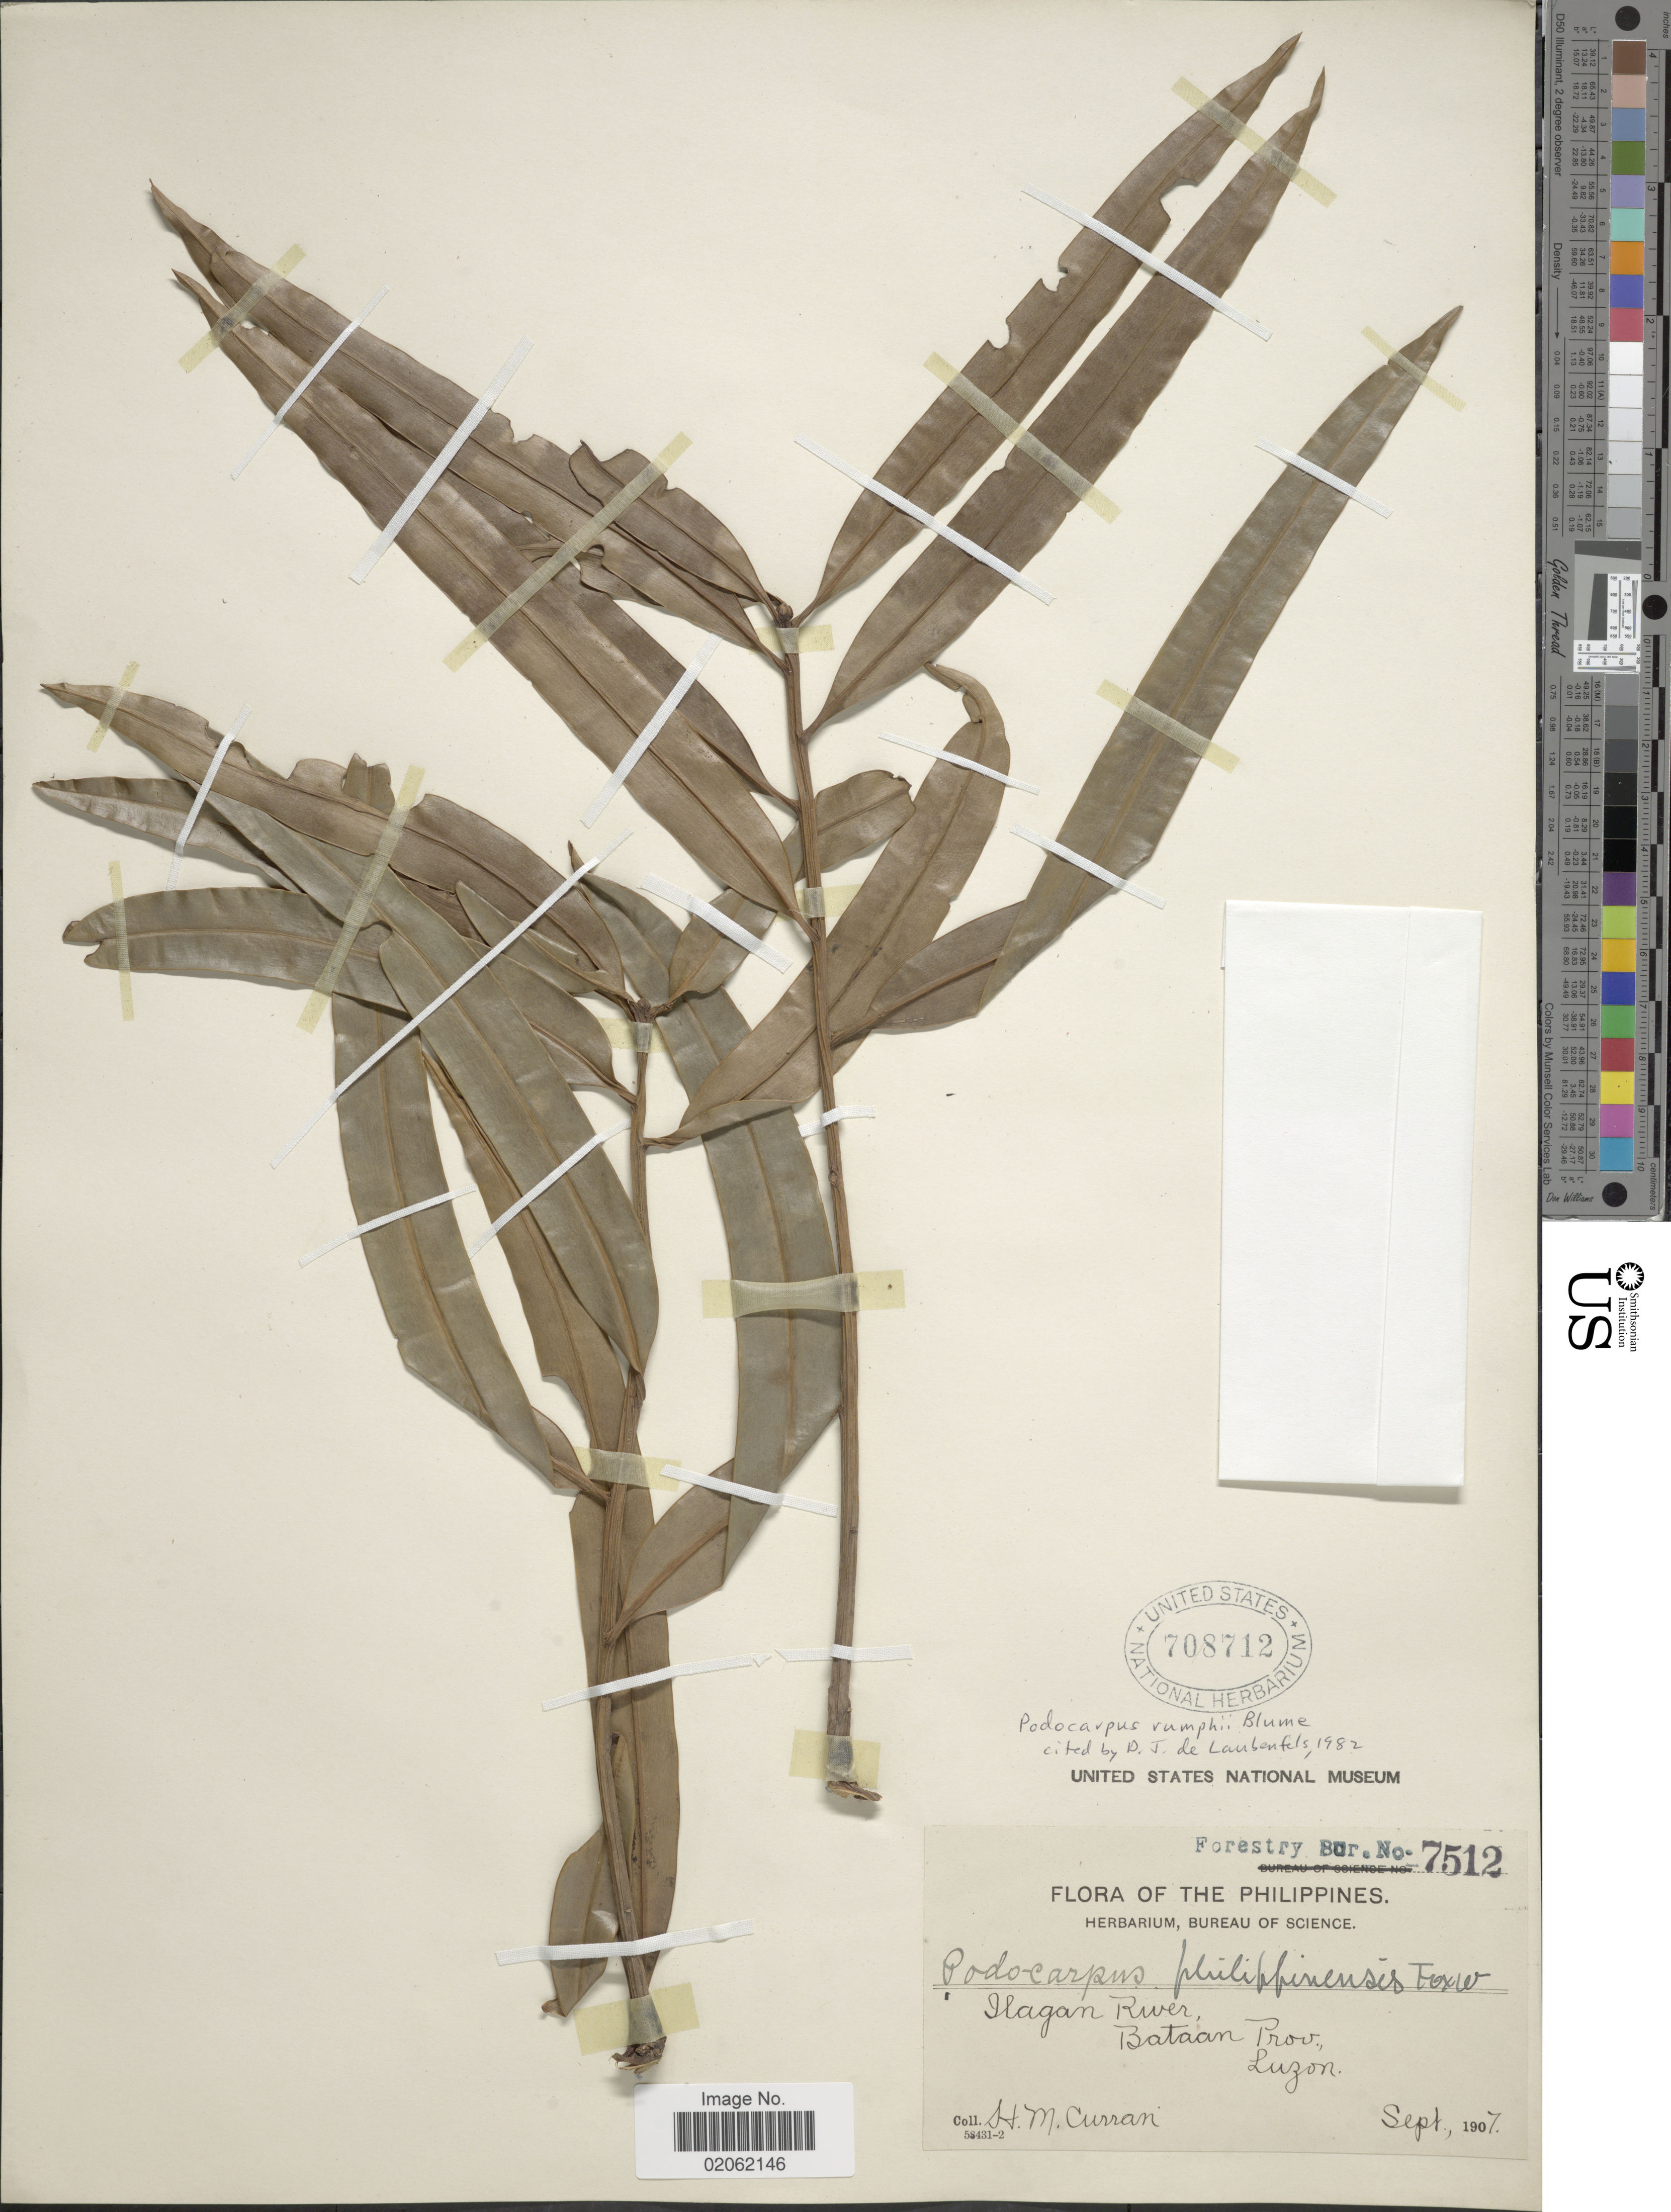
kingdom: Plantae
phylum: Tracheophyta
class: Pinopsida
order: Pinales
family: Podocarpaceae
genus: Podocarpus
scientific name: Podocarpus rumphii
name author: Blume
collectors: H. M. Curran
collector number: Forestry Bur. 7512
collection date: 1907-09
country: Philippines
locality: Ilagan River, Bataan Prov., Luzon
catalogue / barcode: US 708712